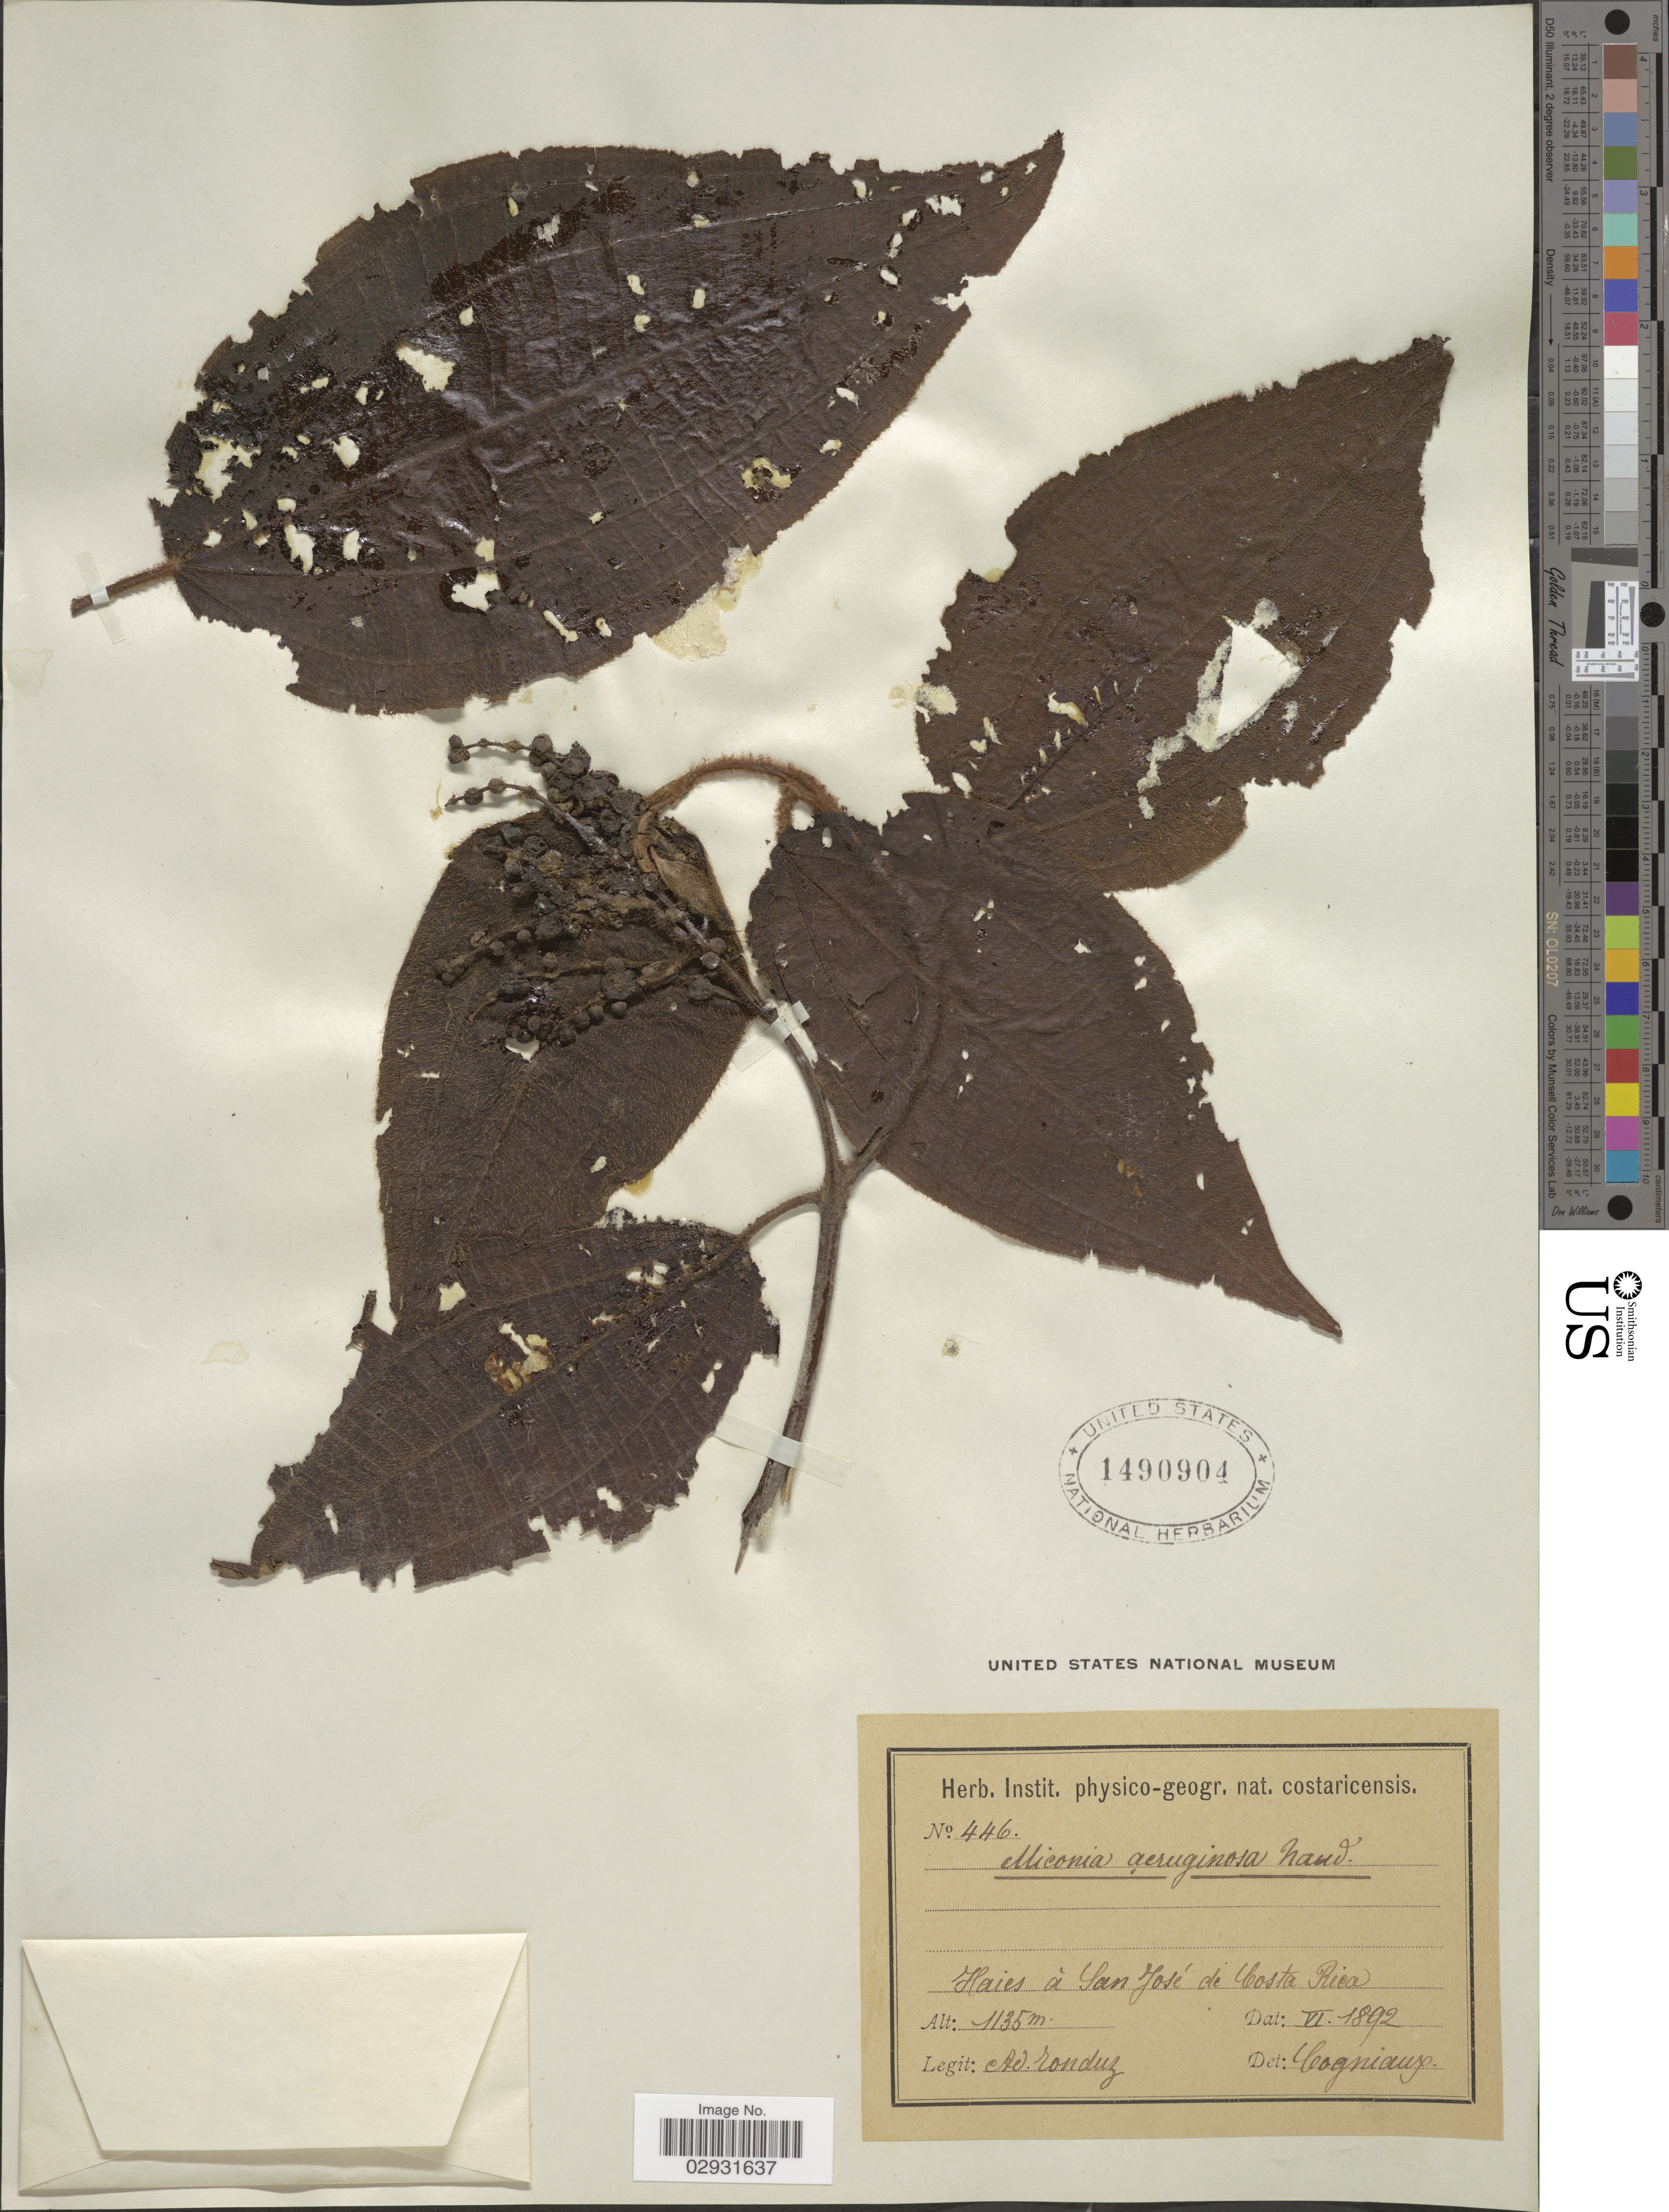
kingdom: Plantae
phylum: Tracheophyta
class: Magnoliopsida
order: Myrtales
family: Melastomataceae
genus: Miconia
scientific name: Miconia aeruginosa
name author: Naudin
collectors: A. Tonduz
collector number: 446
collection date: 1892-06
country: Costa Rica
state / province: San José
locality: Haies á San José de Costa Rica.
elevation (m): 1135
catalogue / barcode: US 1490904